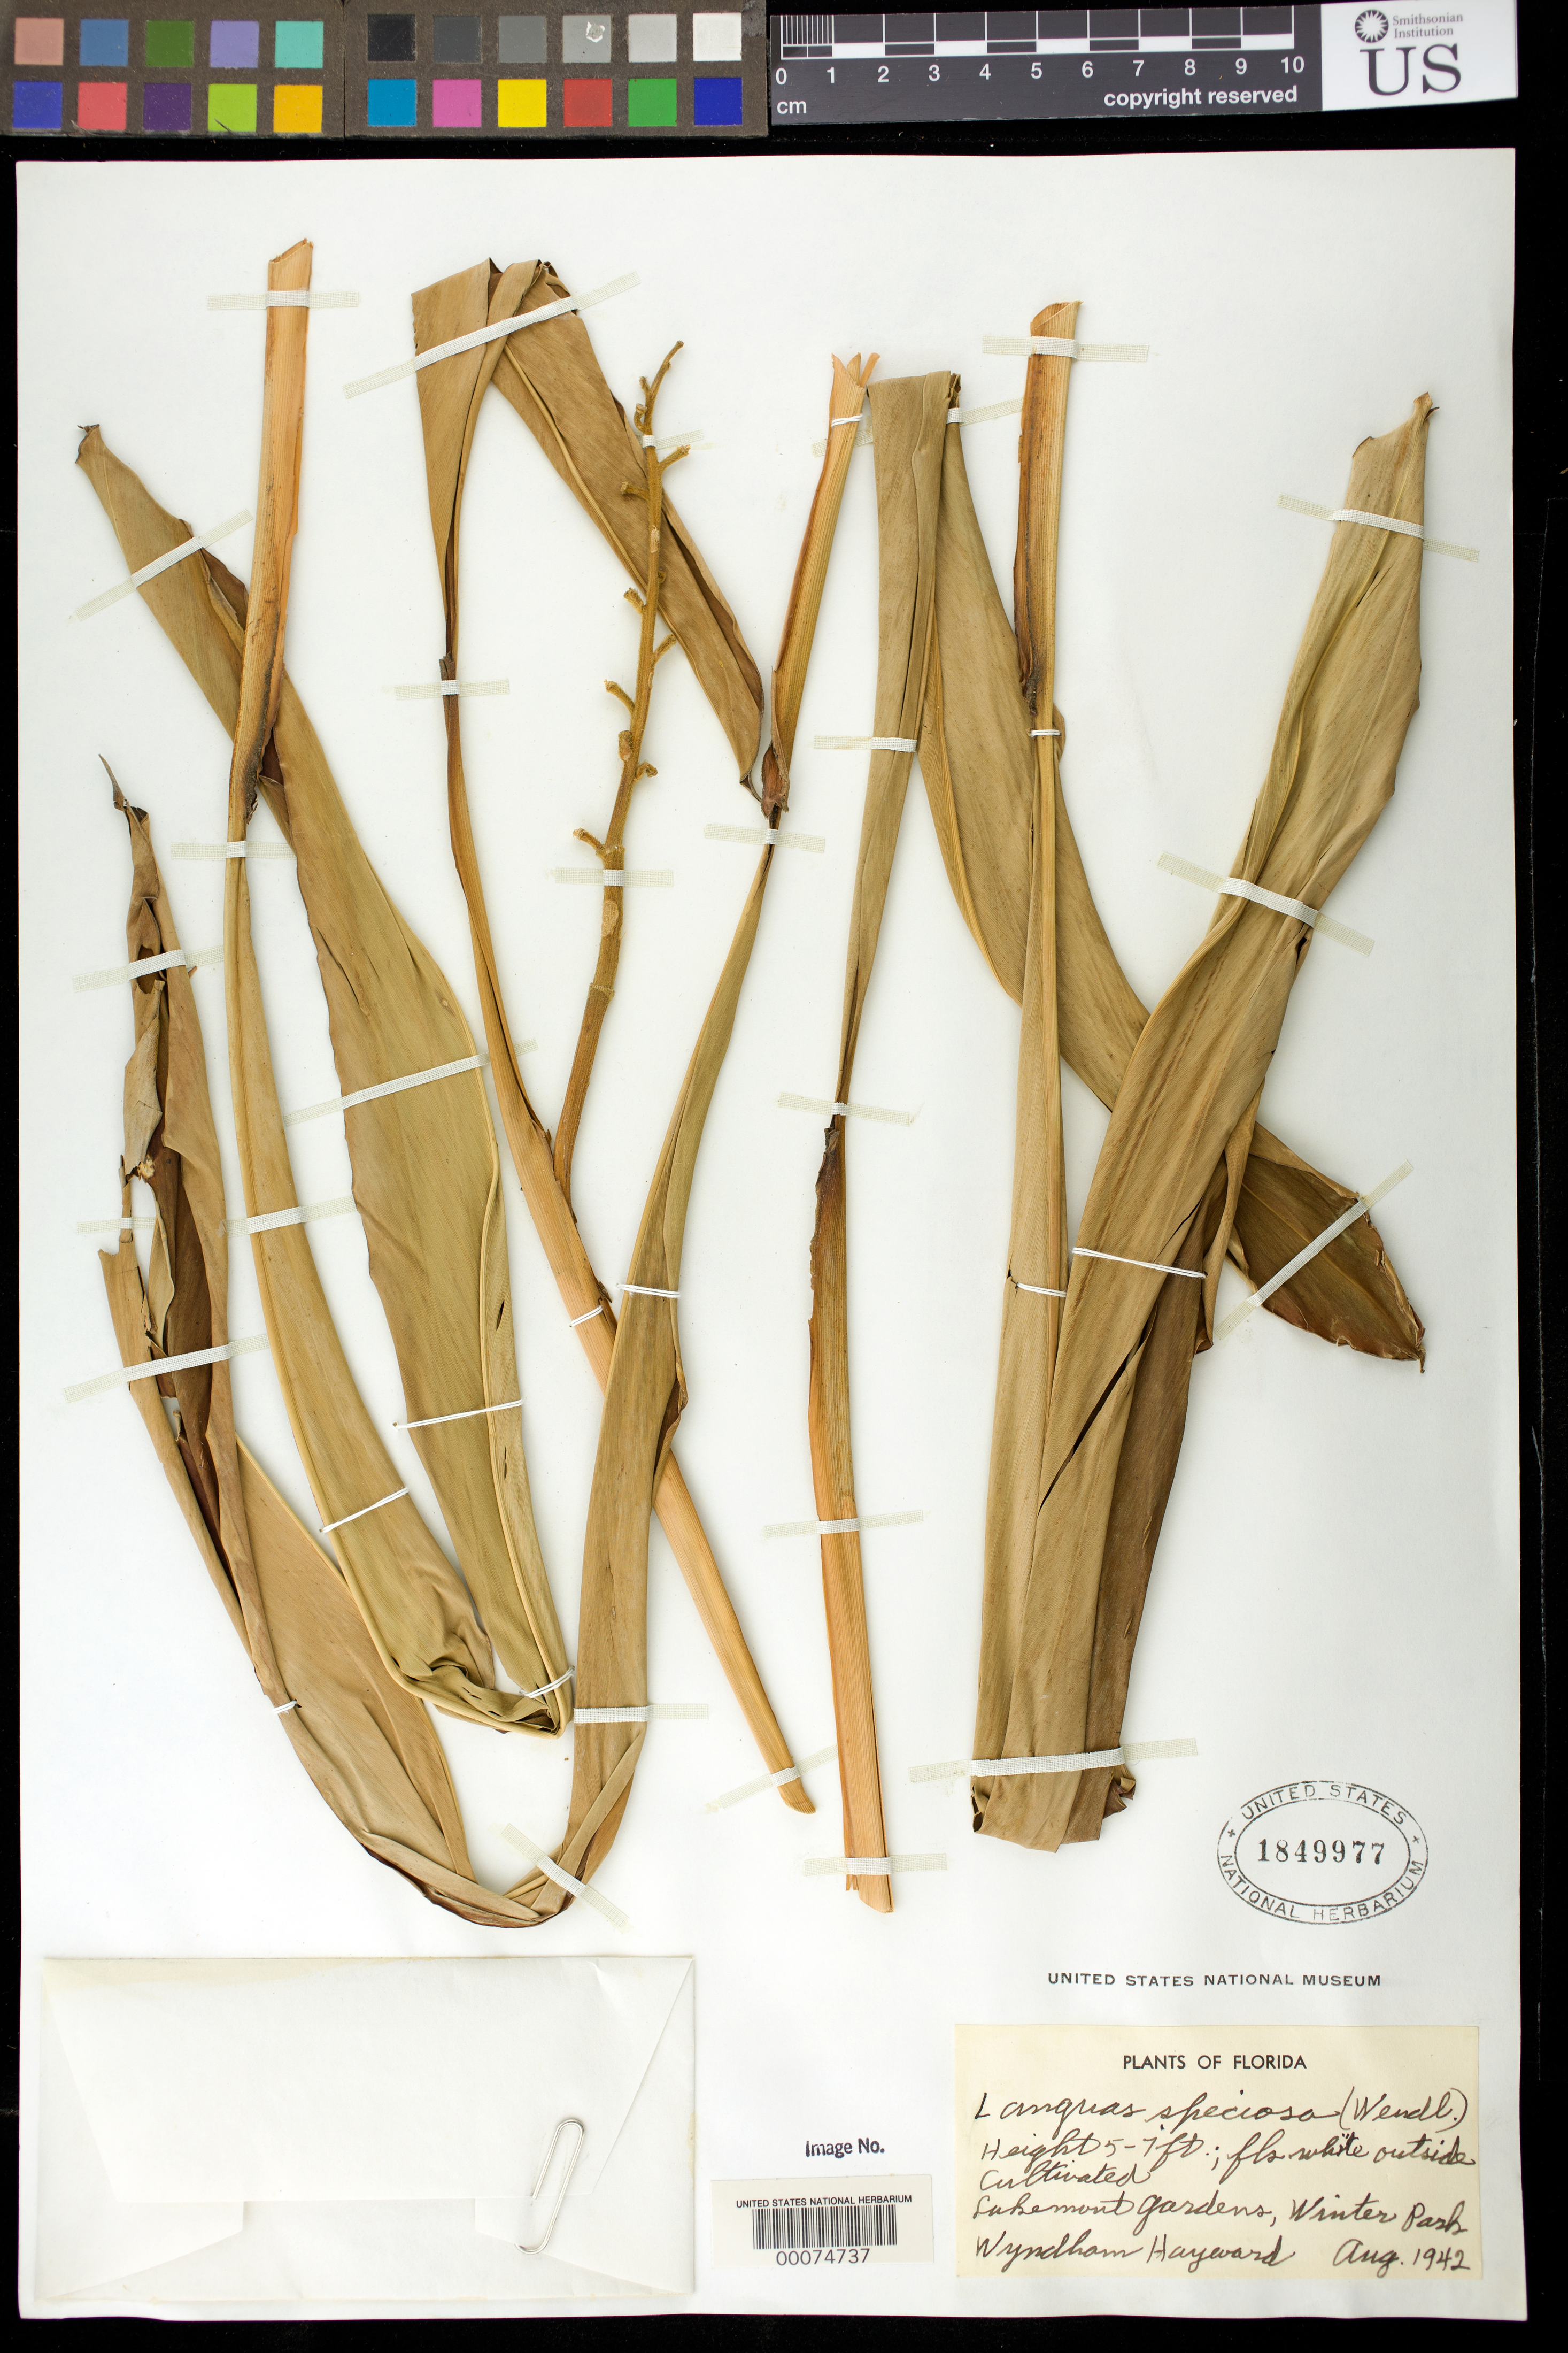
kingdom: Plantae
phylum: Tracheophyta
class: Liliopsida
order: Zingiberales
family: Zingiberaceae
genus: Alpinia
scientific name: Alpinia speciosa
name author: (Blume) D. Dietr.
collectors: W. Hayward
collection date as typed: Aug 1942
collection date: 1942-08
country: United States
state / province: Florida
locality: Lakemont gardens, winter park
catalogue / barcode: US 1849977